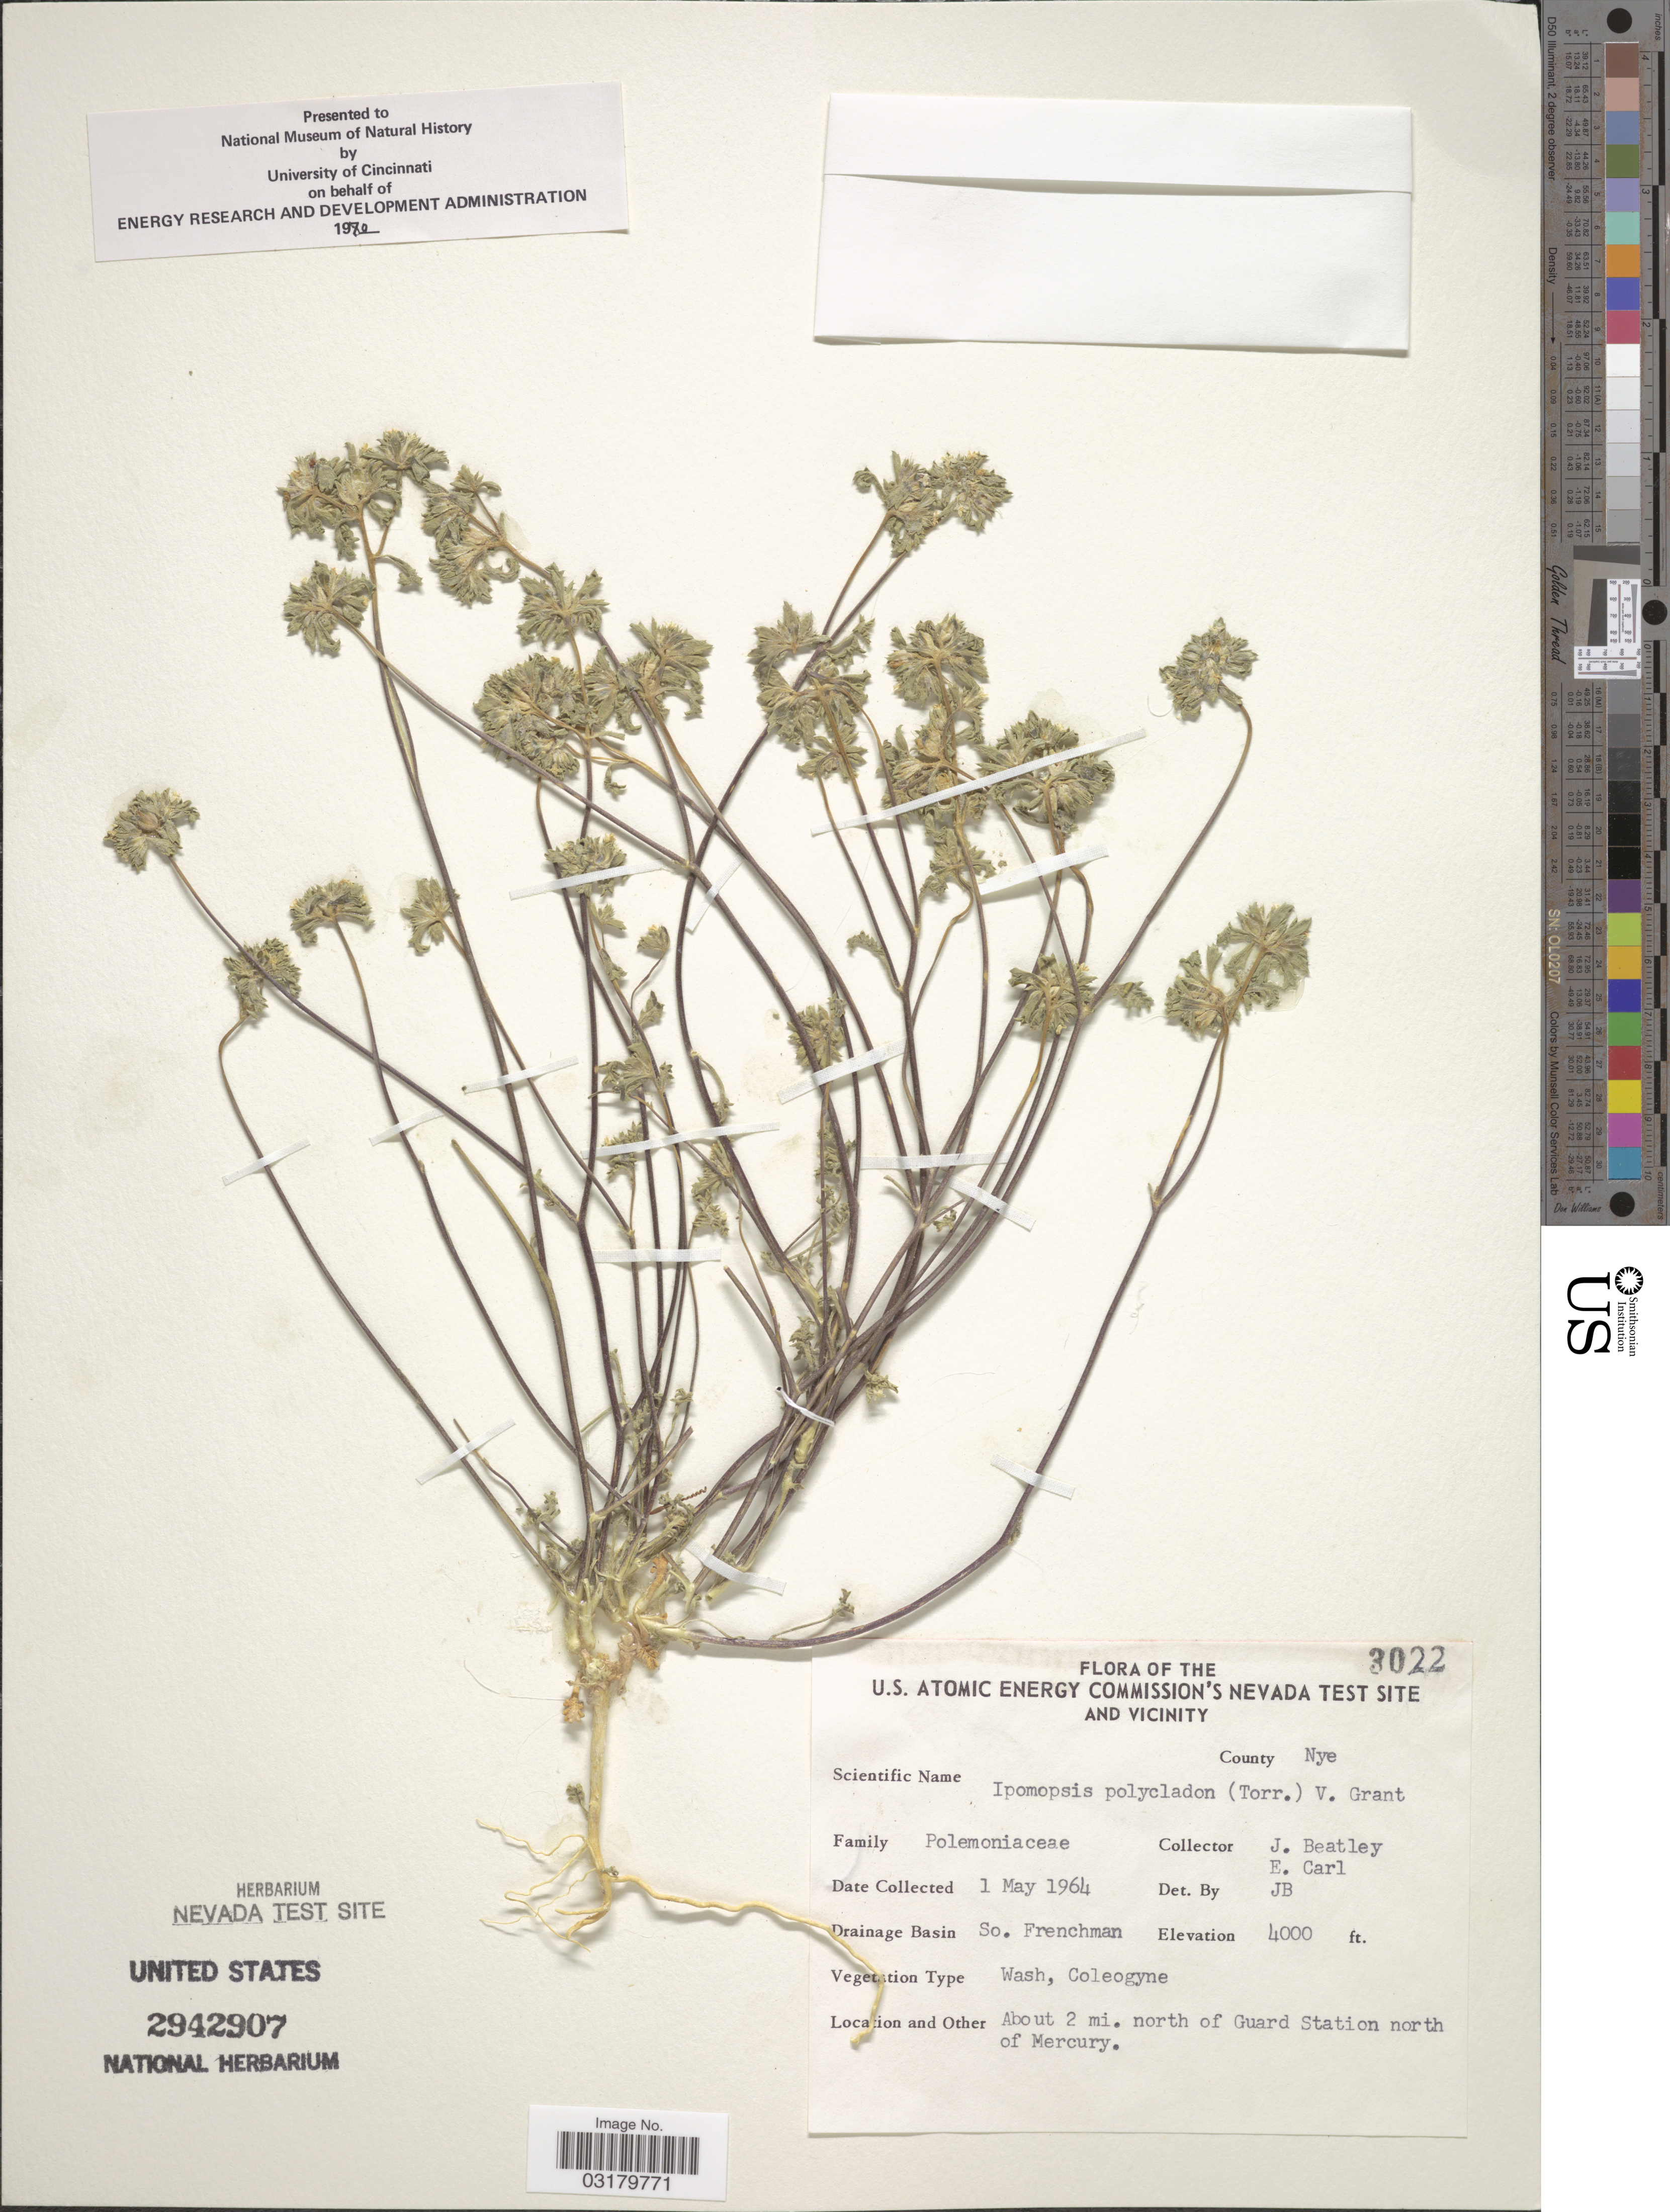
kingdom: Plantae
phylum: Tracheophyta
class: Magnoliopsida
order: Ericales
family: Polemoniaceae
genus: Ipomopsis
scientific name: Ipomopsis polycladon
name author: (Torr.) V.E. Grant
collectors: J. C. Beatley & E. Carl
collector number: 3022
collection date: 1964-05-01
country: United States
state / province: Nevada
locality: The U.S. Atomic Energy Commission's Nevada Test Site and Vicinity. County Nye. Drainage Basin So. Frenchman. About 2 mi. north of Guard Station north of Mercury.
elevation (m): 1219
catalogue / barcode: US 2942907